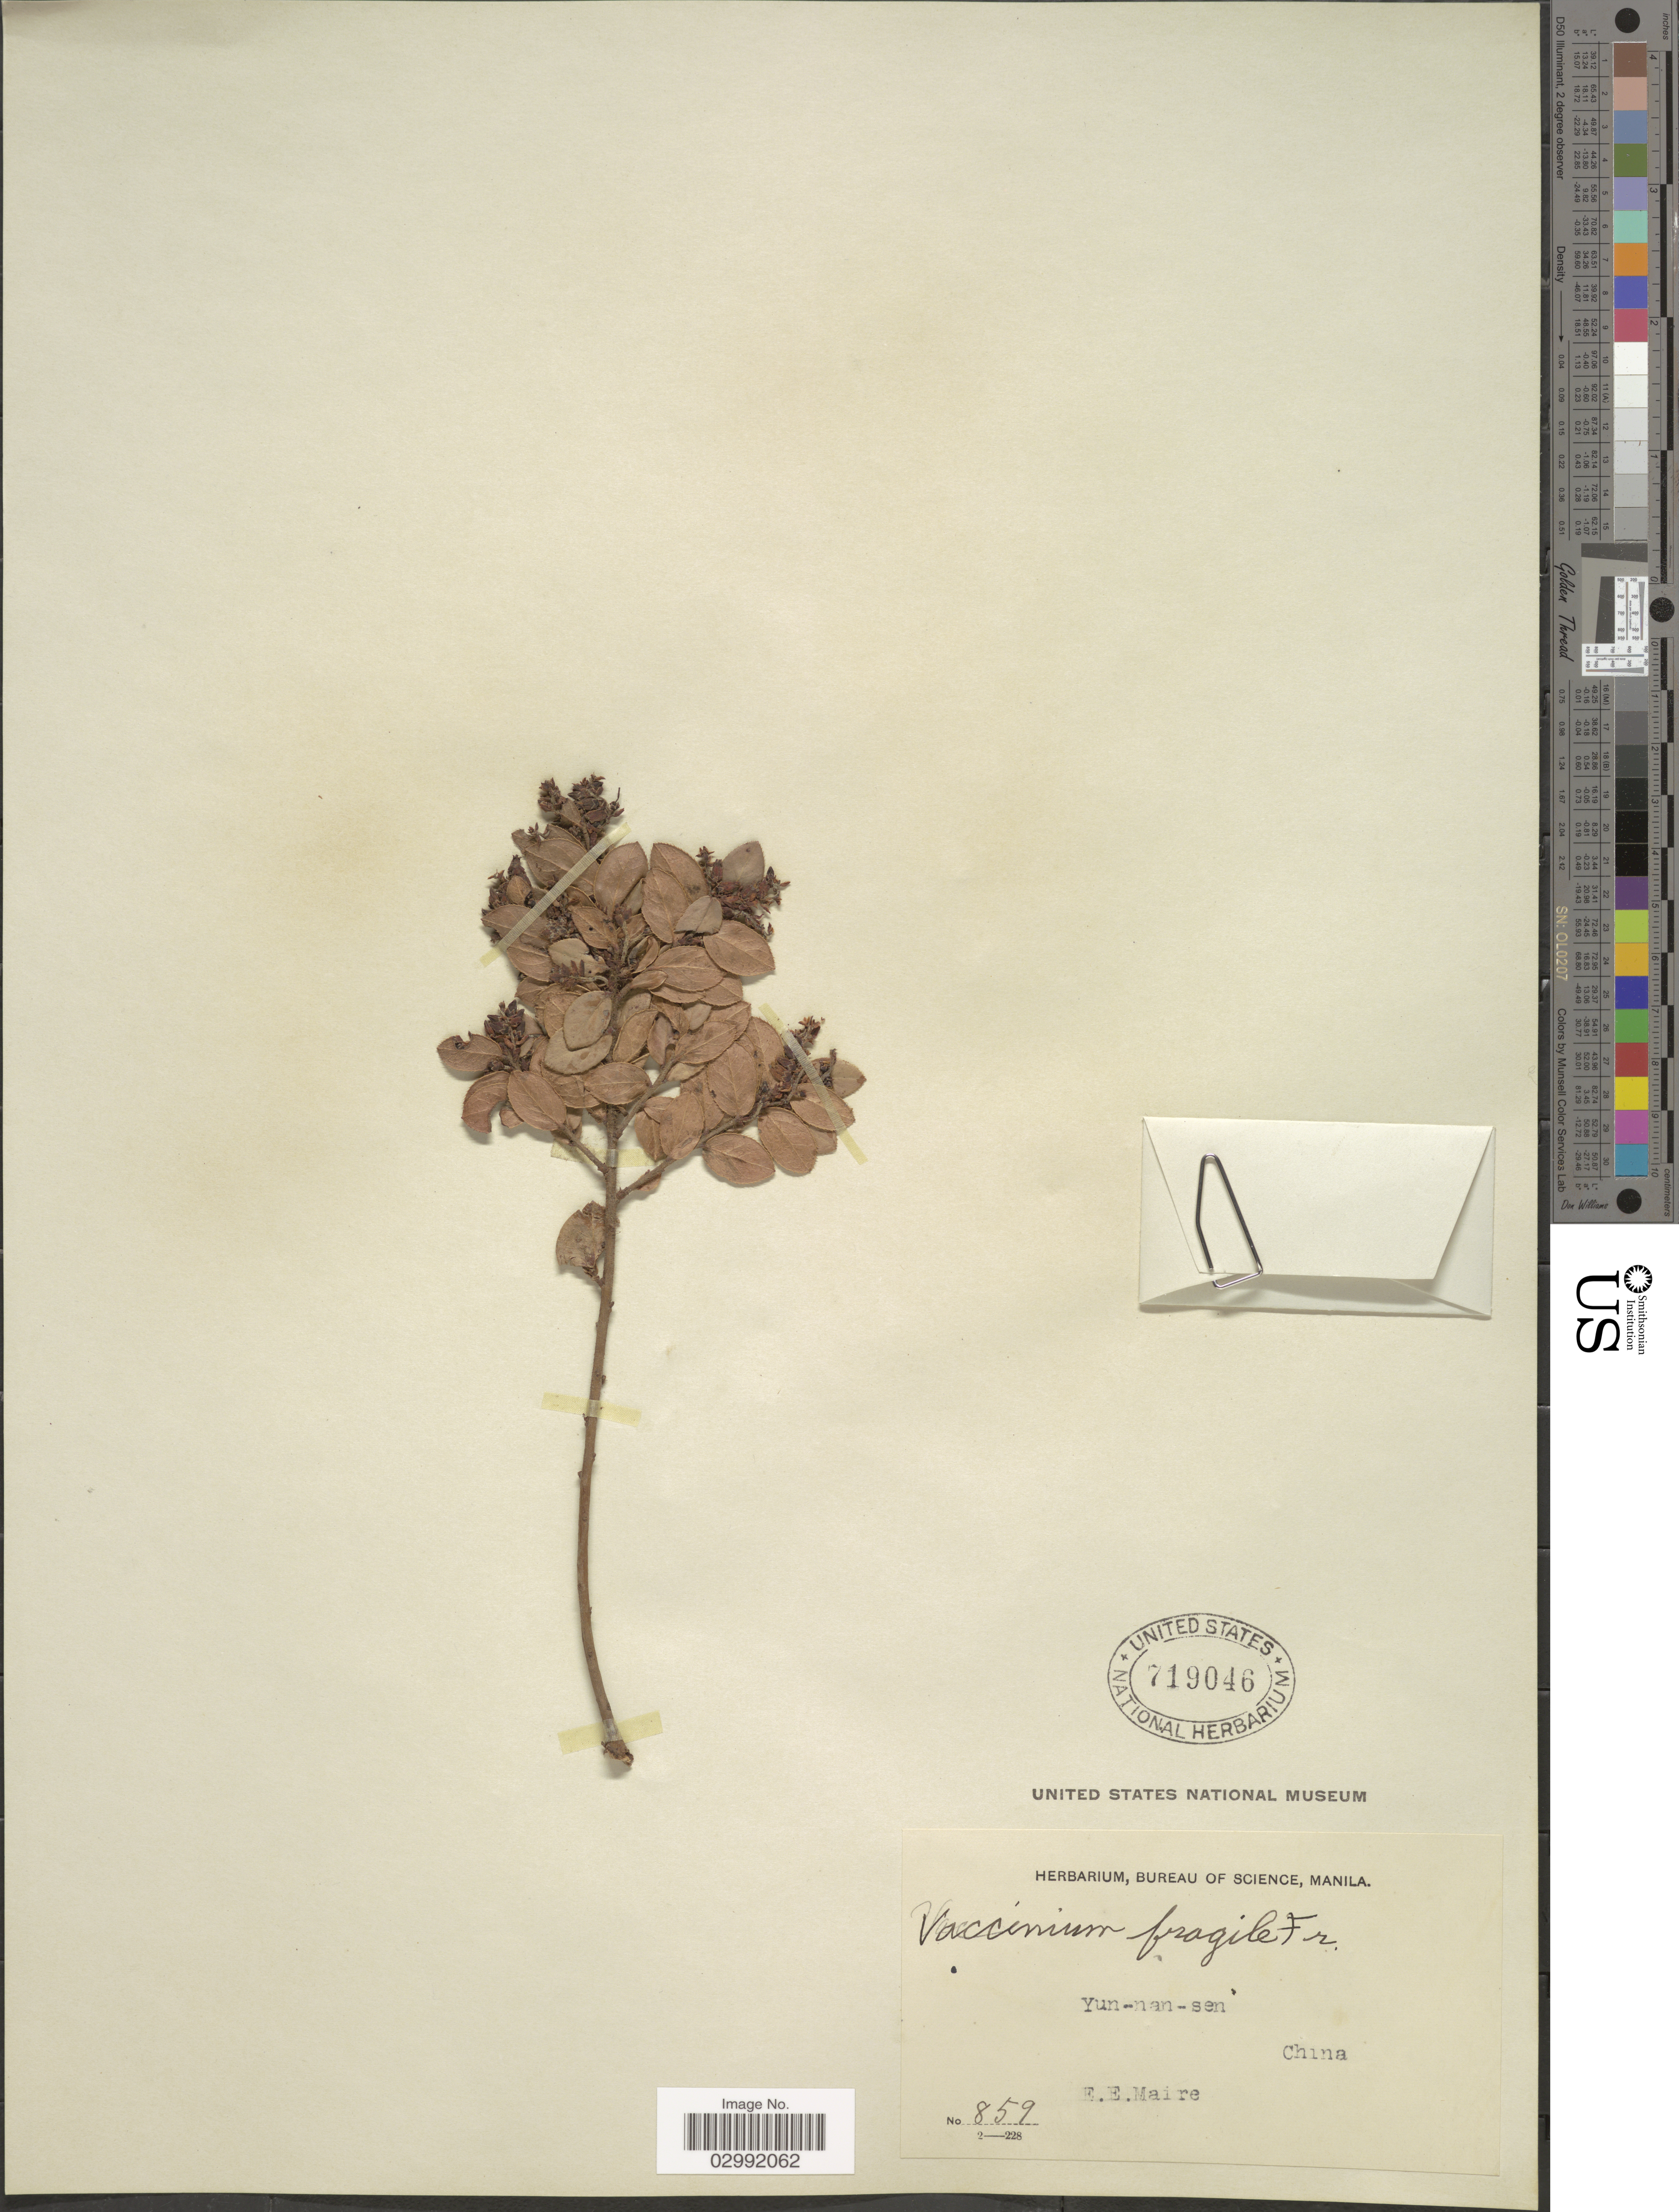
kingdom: Plantae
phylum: Tracheophyta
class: Magnoliopsida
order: Ericales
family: Ericaceae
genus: Vaccinium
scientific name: Vaccinium fragile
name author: Franch.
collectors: E. E. Maire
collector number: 859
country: China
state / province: Yunnan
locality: Yun-nan-sen.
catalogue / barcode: US 719046